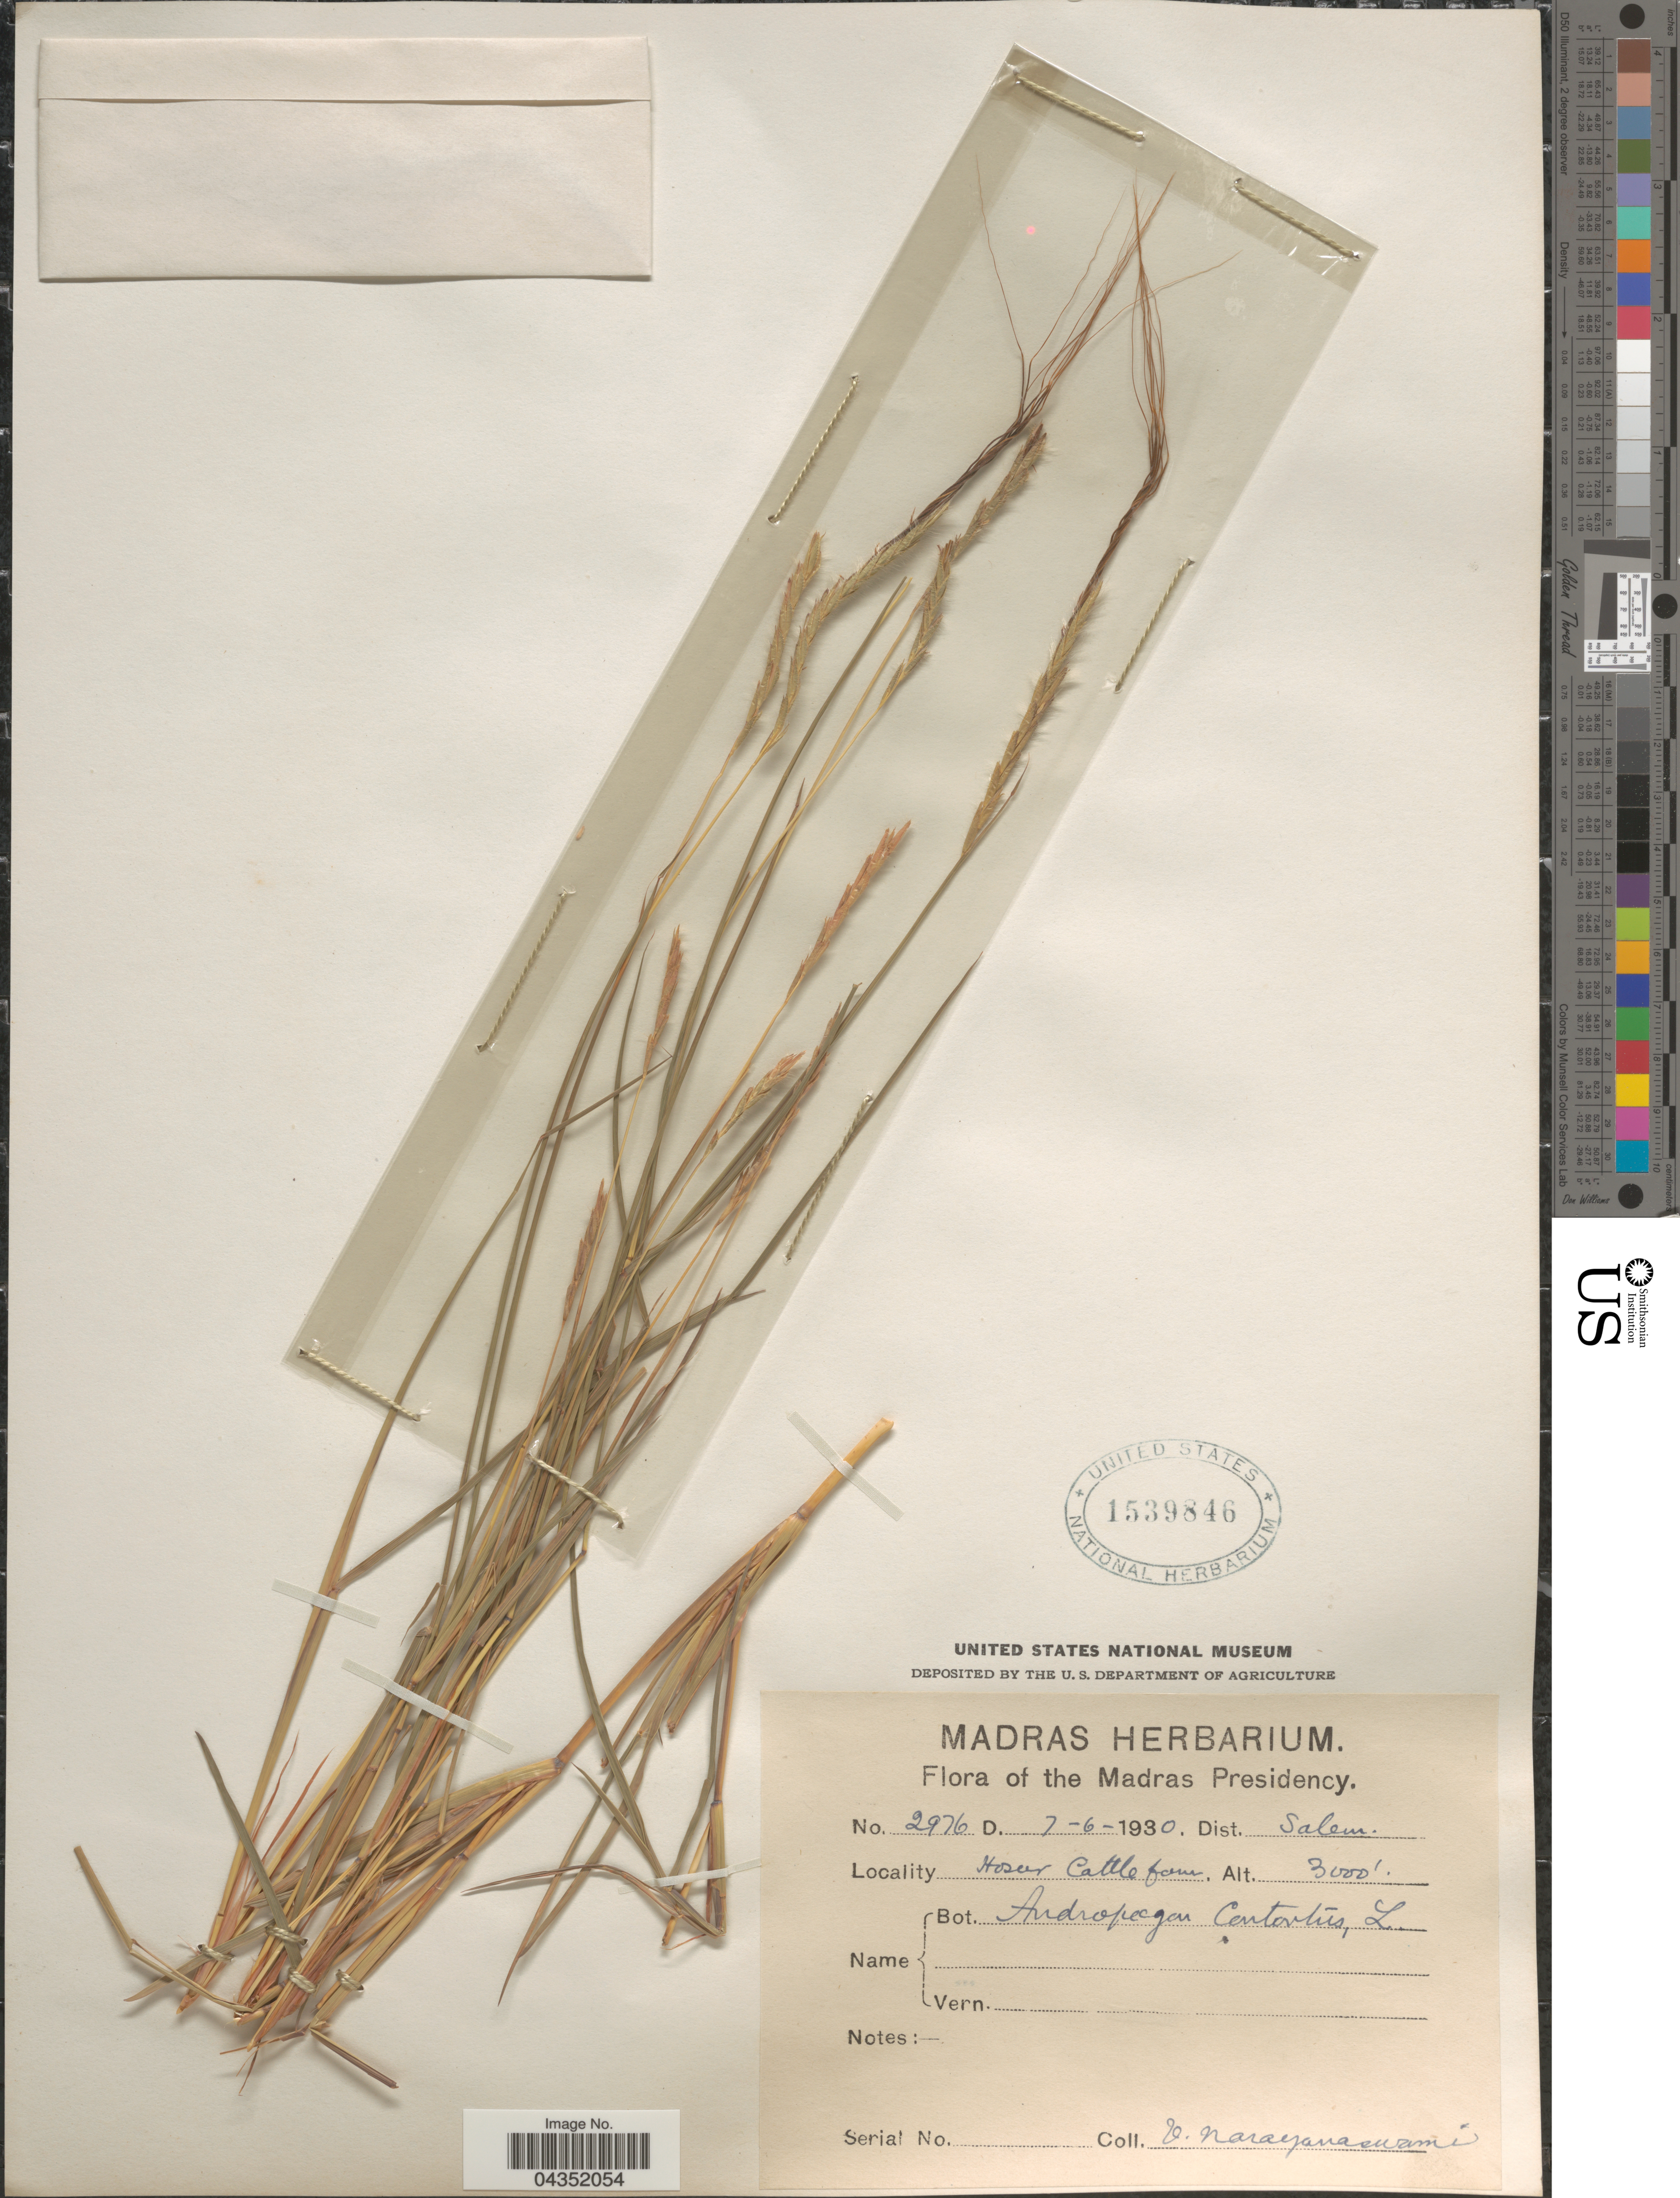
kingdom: Plantae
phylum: Tracheophyta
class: Liliopsida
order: Poales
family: Poaceae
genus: Heteropogon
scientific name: Heteropogon contortus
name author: (L.) P. Beauv. ex Roem. & Schult.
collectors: V. Narayanaswami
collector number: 2976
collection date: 1930-06-07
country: India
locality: The Madras Presidency. Dist. Salem. Hosur Cattle farm.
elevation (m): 914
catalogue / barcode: US 1539846